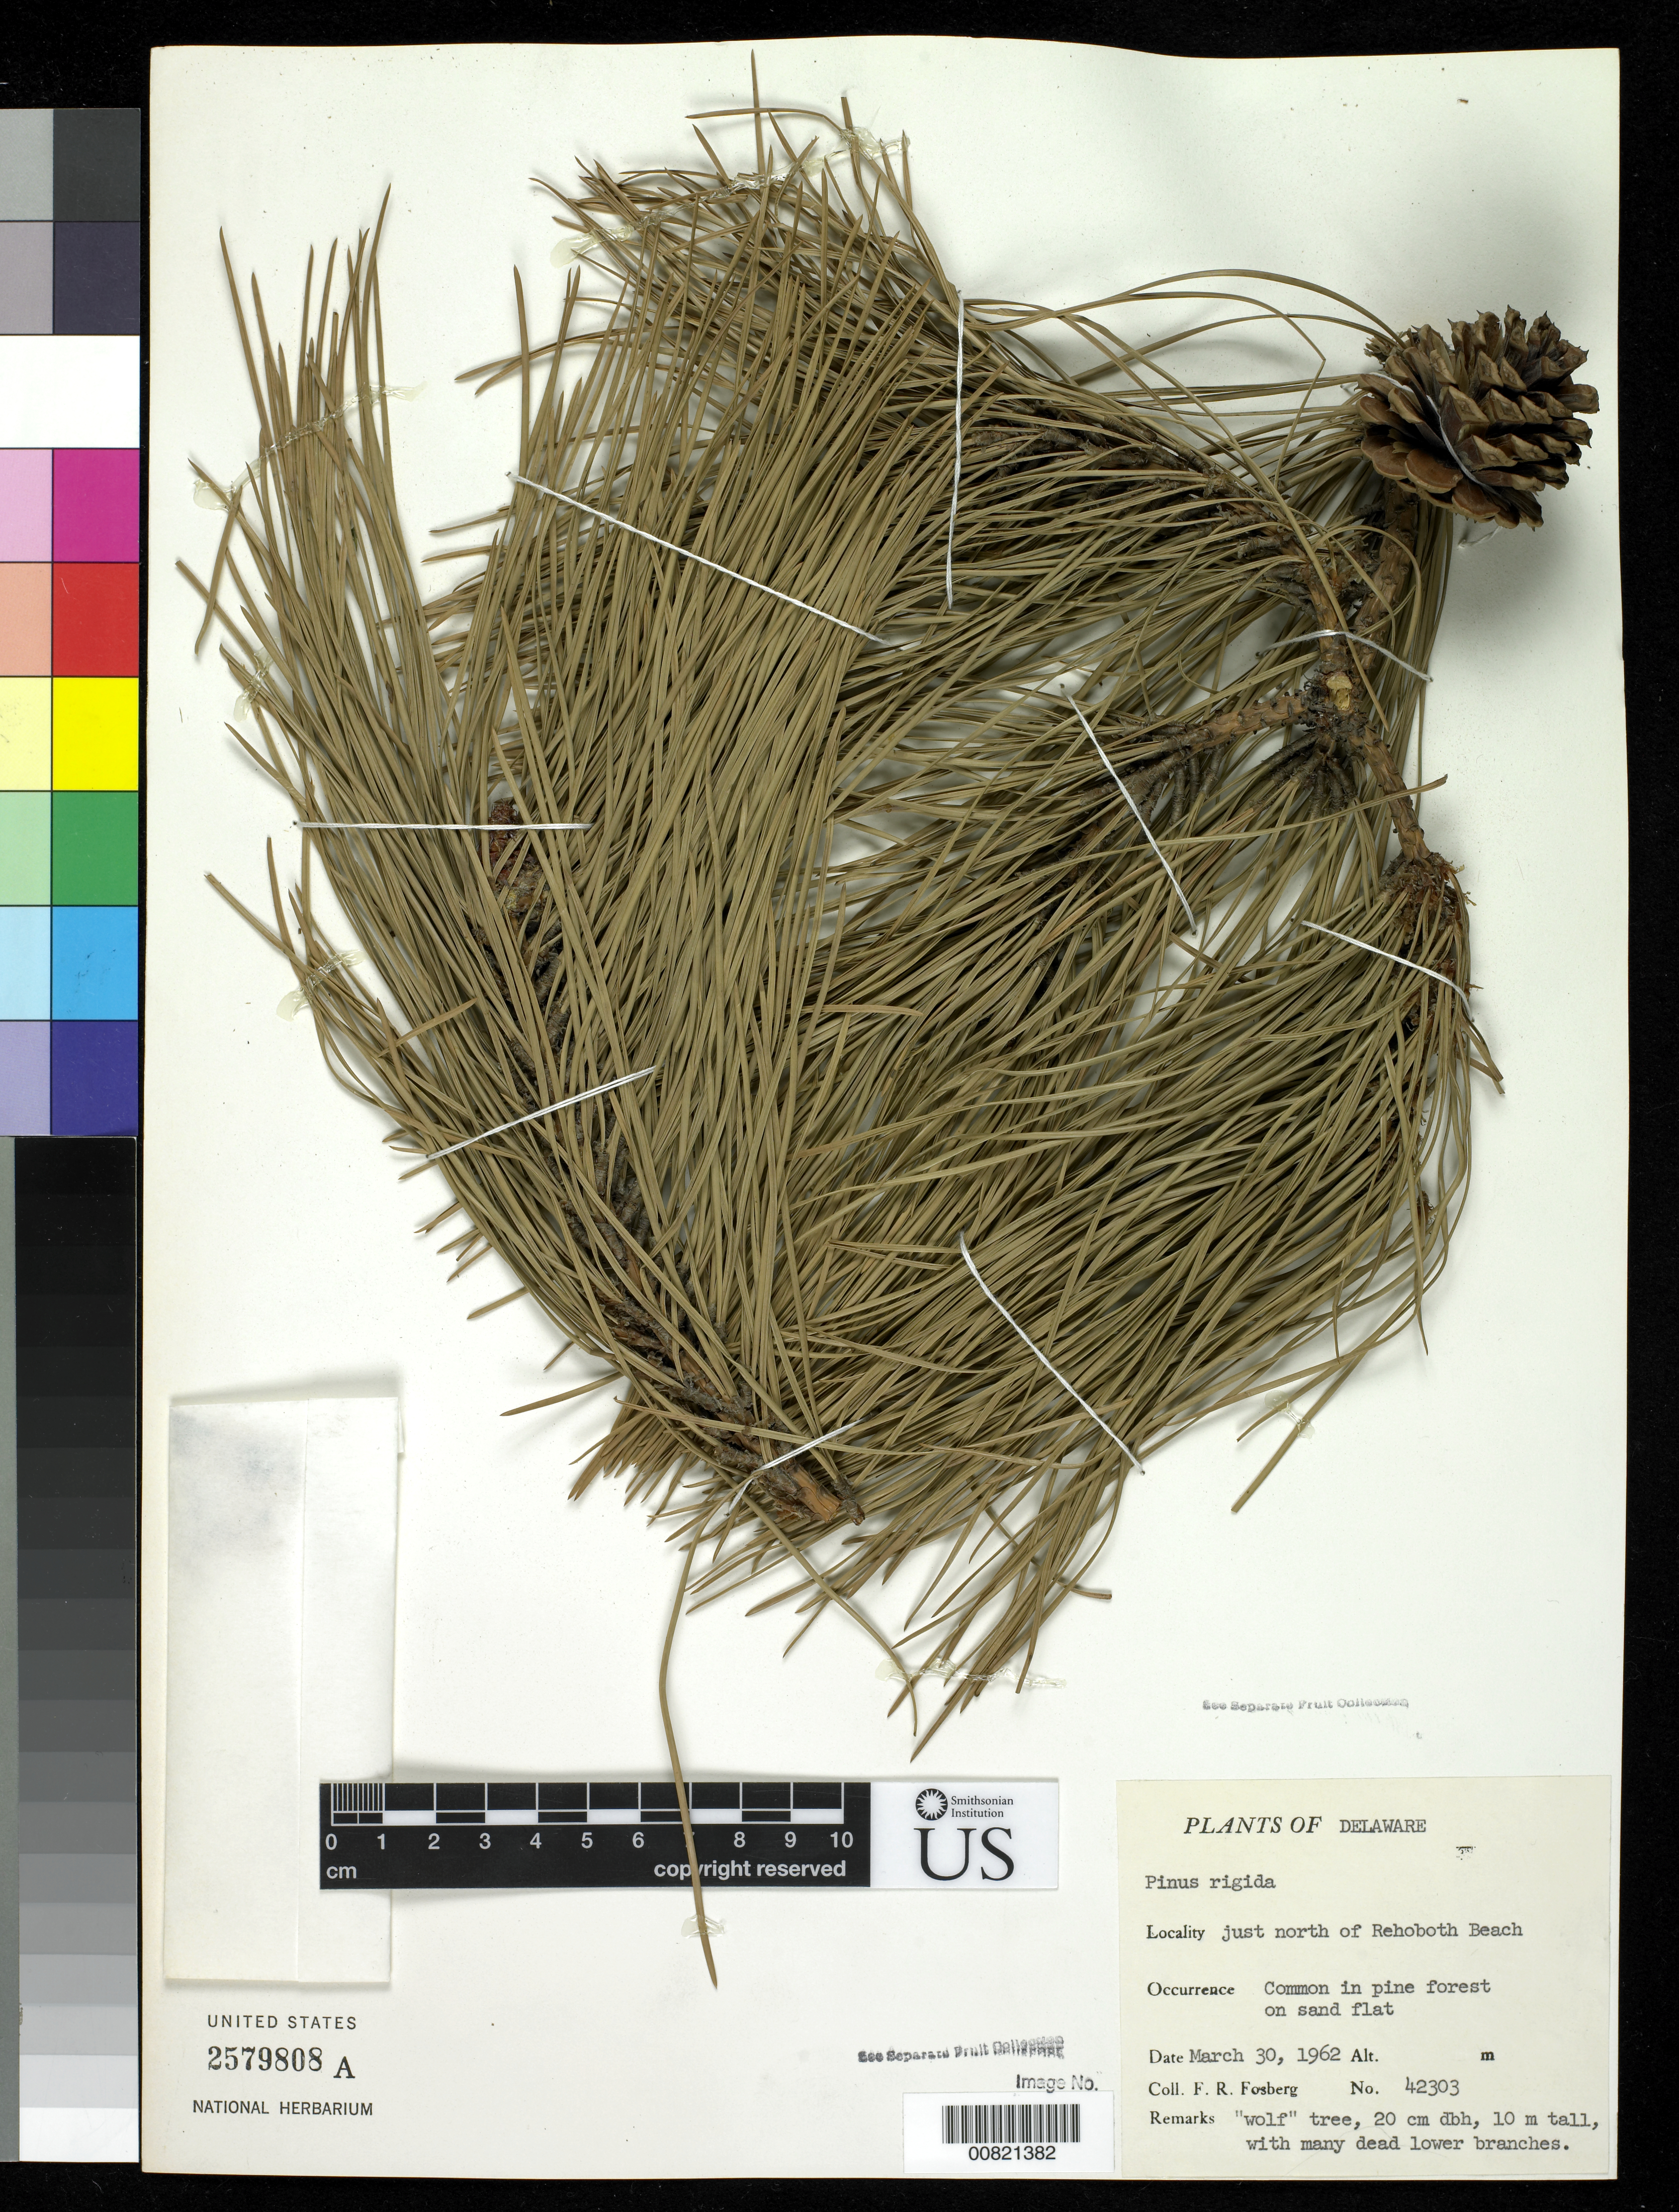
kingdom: Plantae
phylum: Tracheophyta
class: Pinopsida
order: Pinales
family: Pinaceae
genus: Pinus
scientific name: Pinus rigida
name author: Mill.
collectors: F. R. Fosberg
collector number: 42303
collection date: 1962-03-30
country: United States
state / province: Delaware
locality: Just north of Rehobeth Beach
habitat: Common in pine forest on sand flat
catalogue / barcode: US 2579808A